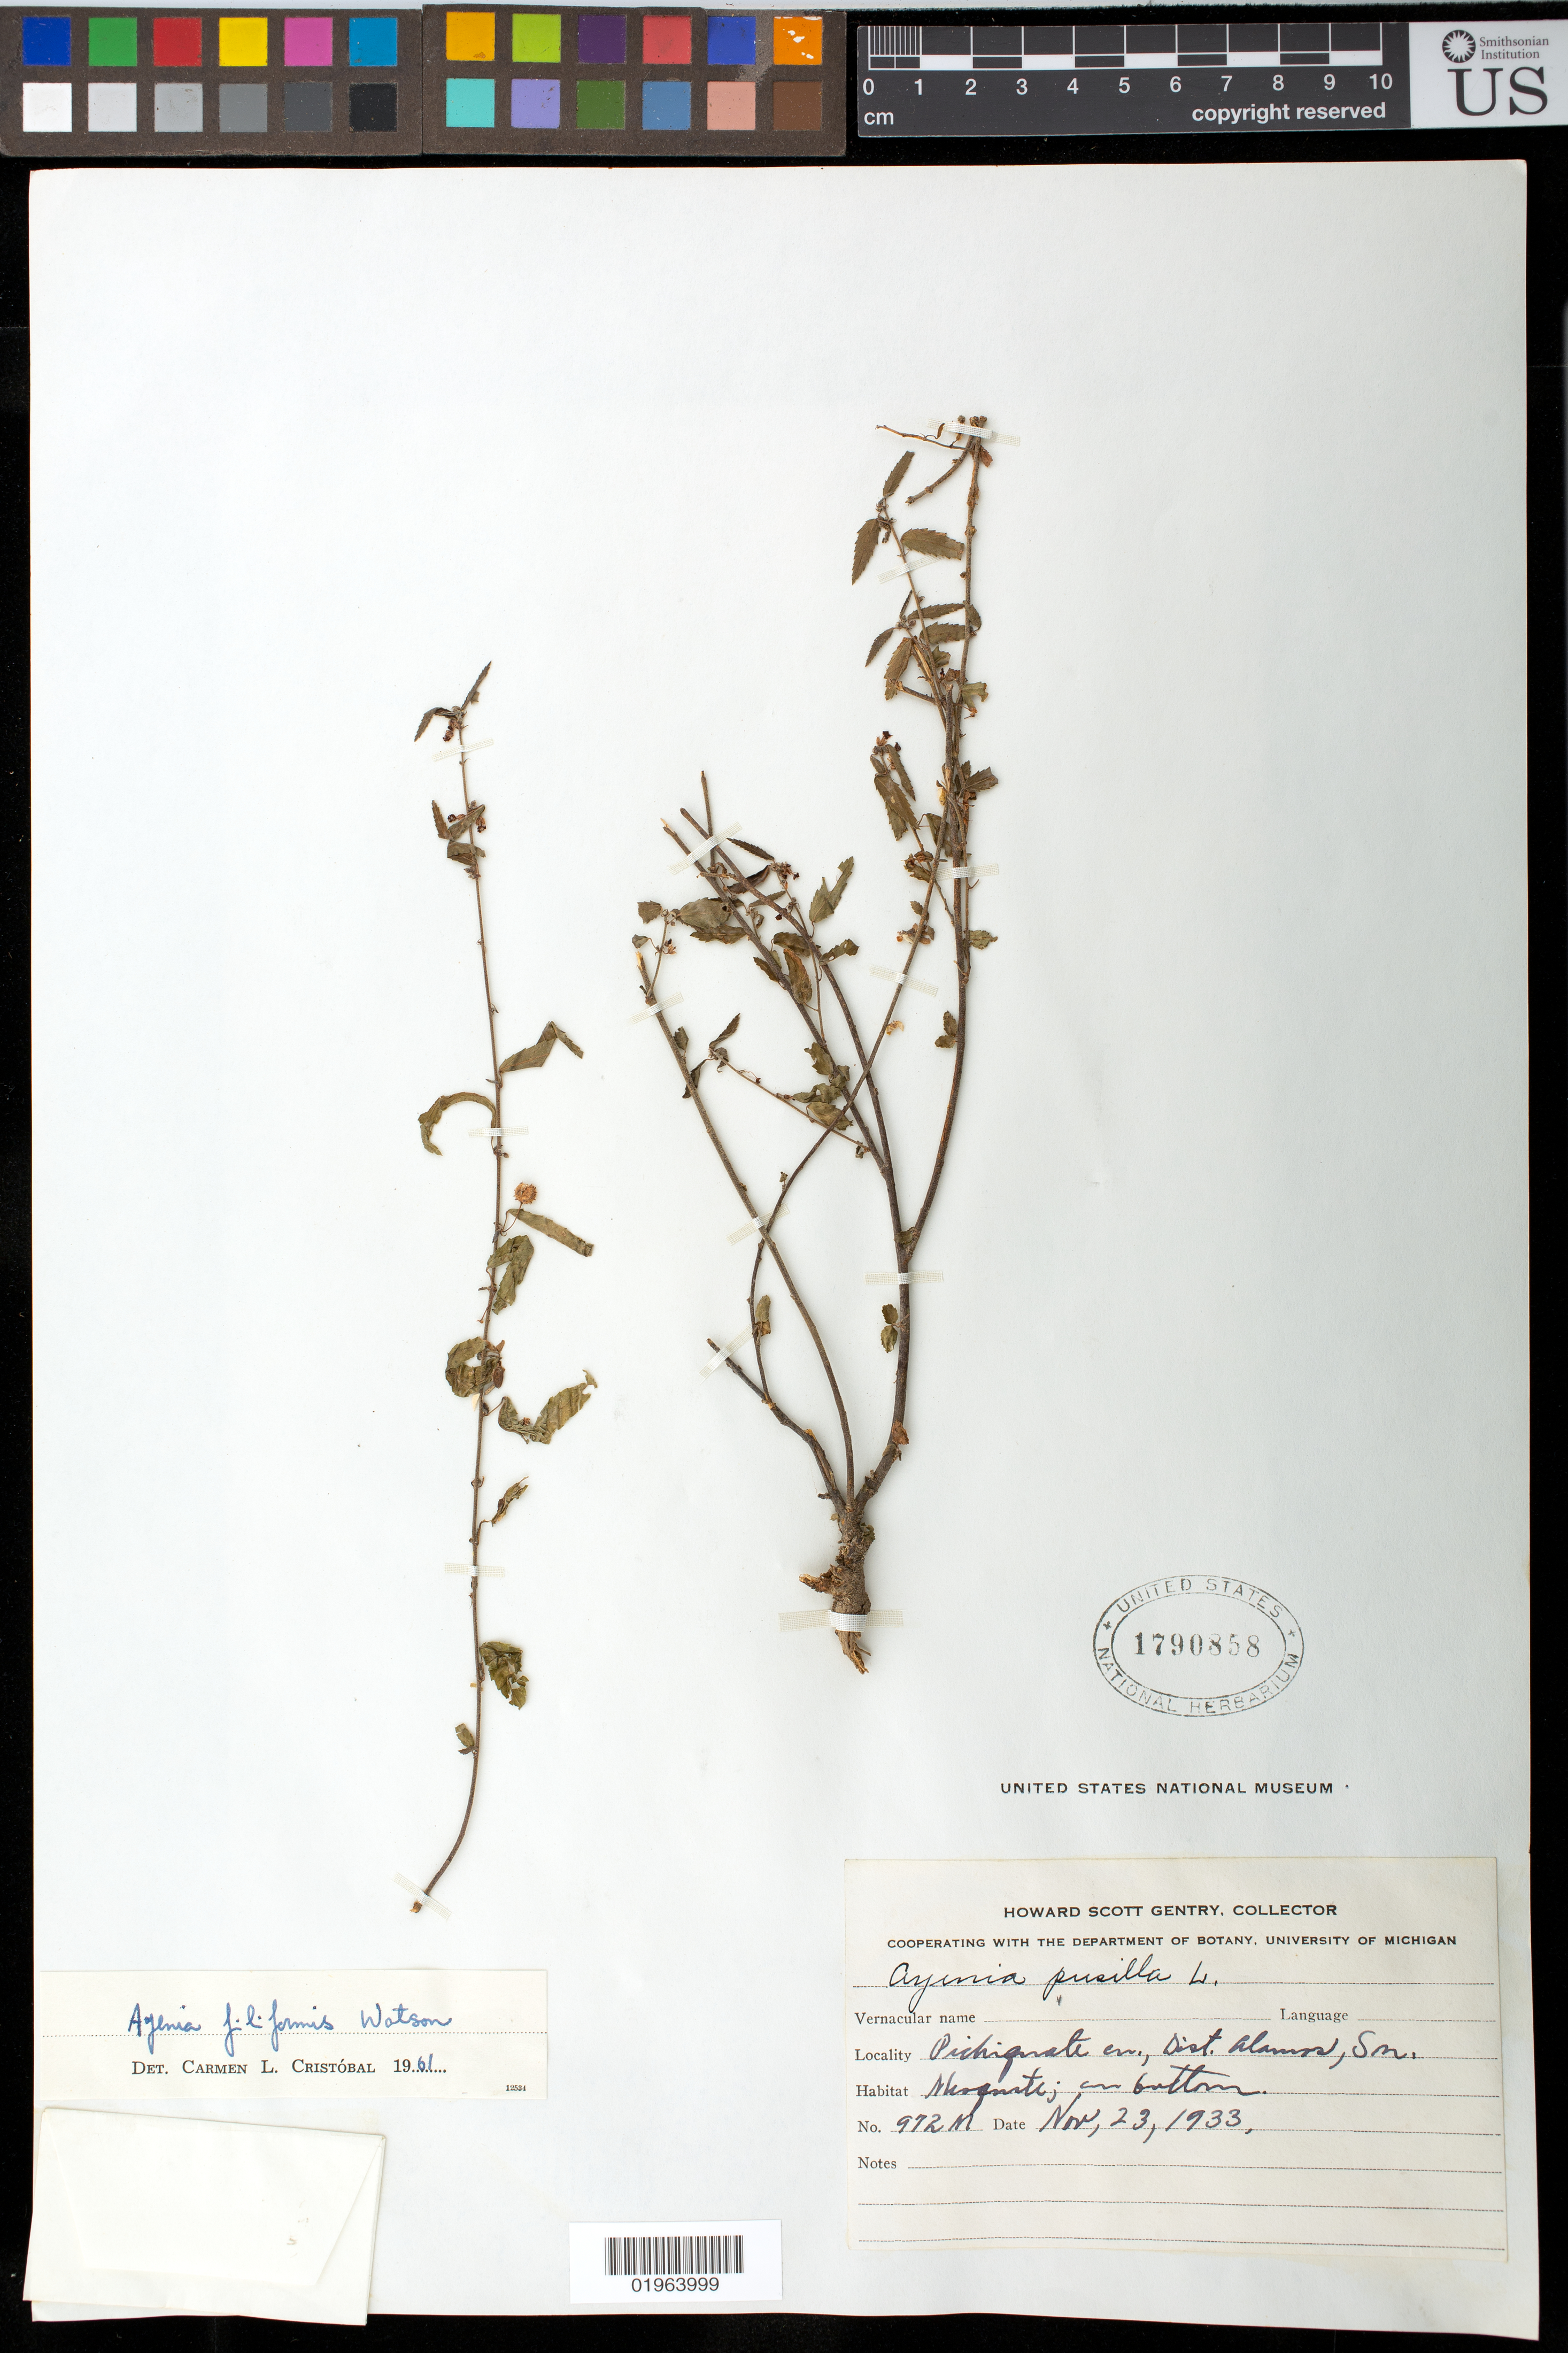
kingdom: Plantae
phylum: Tracheophyta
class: Magnoliopsida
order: Malvales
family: Malvaceae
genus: Ayenia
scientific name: Ayenia filiformis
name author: S. Watson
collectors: H. S. Gentry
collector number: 972M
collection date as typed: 23 Nov 1933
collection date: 1933-11-23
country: Mexico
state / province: Sonora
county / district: Alamos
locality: Pichiquate canyon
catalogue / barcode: US 1790858